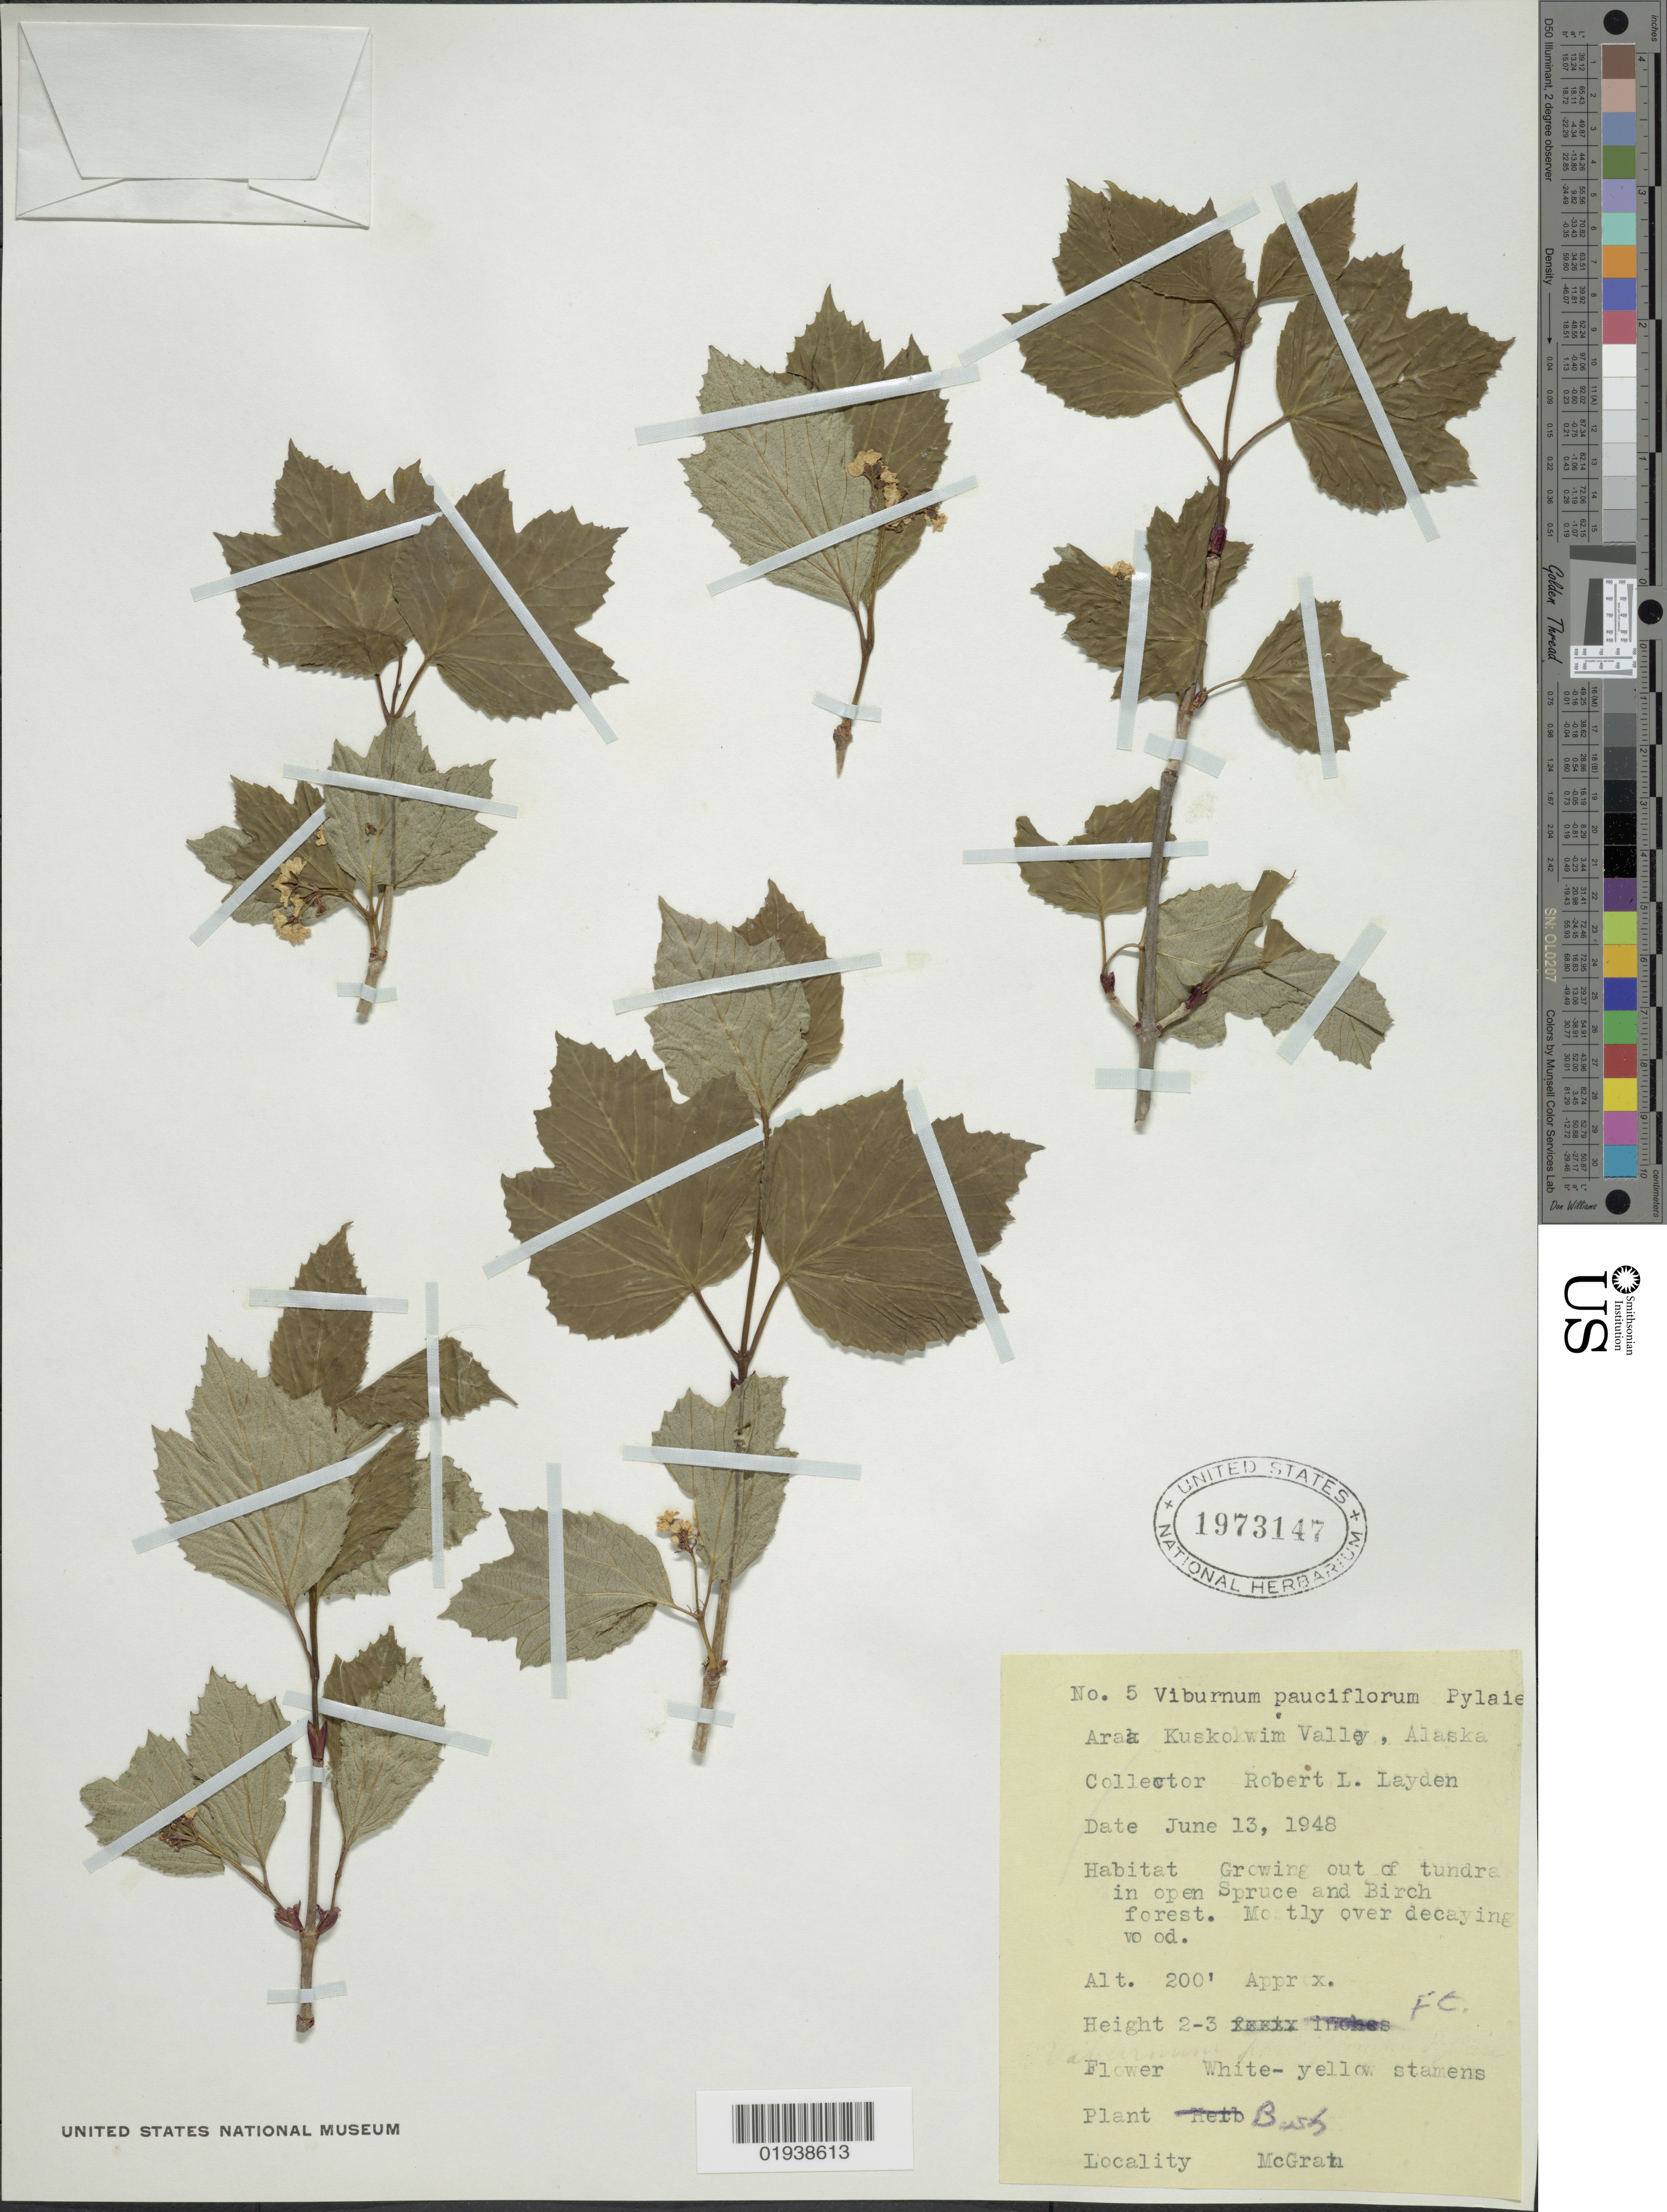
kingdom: Plantae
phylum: Tracheophyta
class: Magnoliopsida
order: Dipsacales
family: Viburnaceae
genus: Viburnum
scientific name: Viburnum edule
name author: (Michx.) Raf.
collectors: R. Layden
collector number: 5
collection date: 1948-06-13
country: United States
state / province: Alaska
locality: Araa Kuskokwim Valley. McGrath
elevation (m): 61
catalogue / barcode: US 1973147